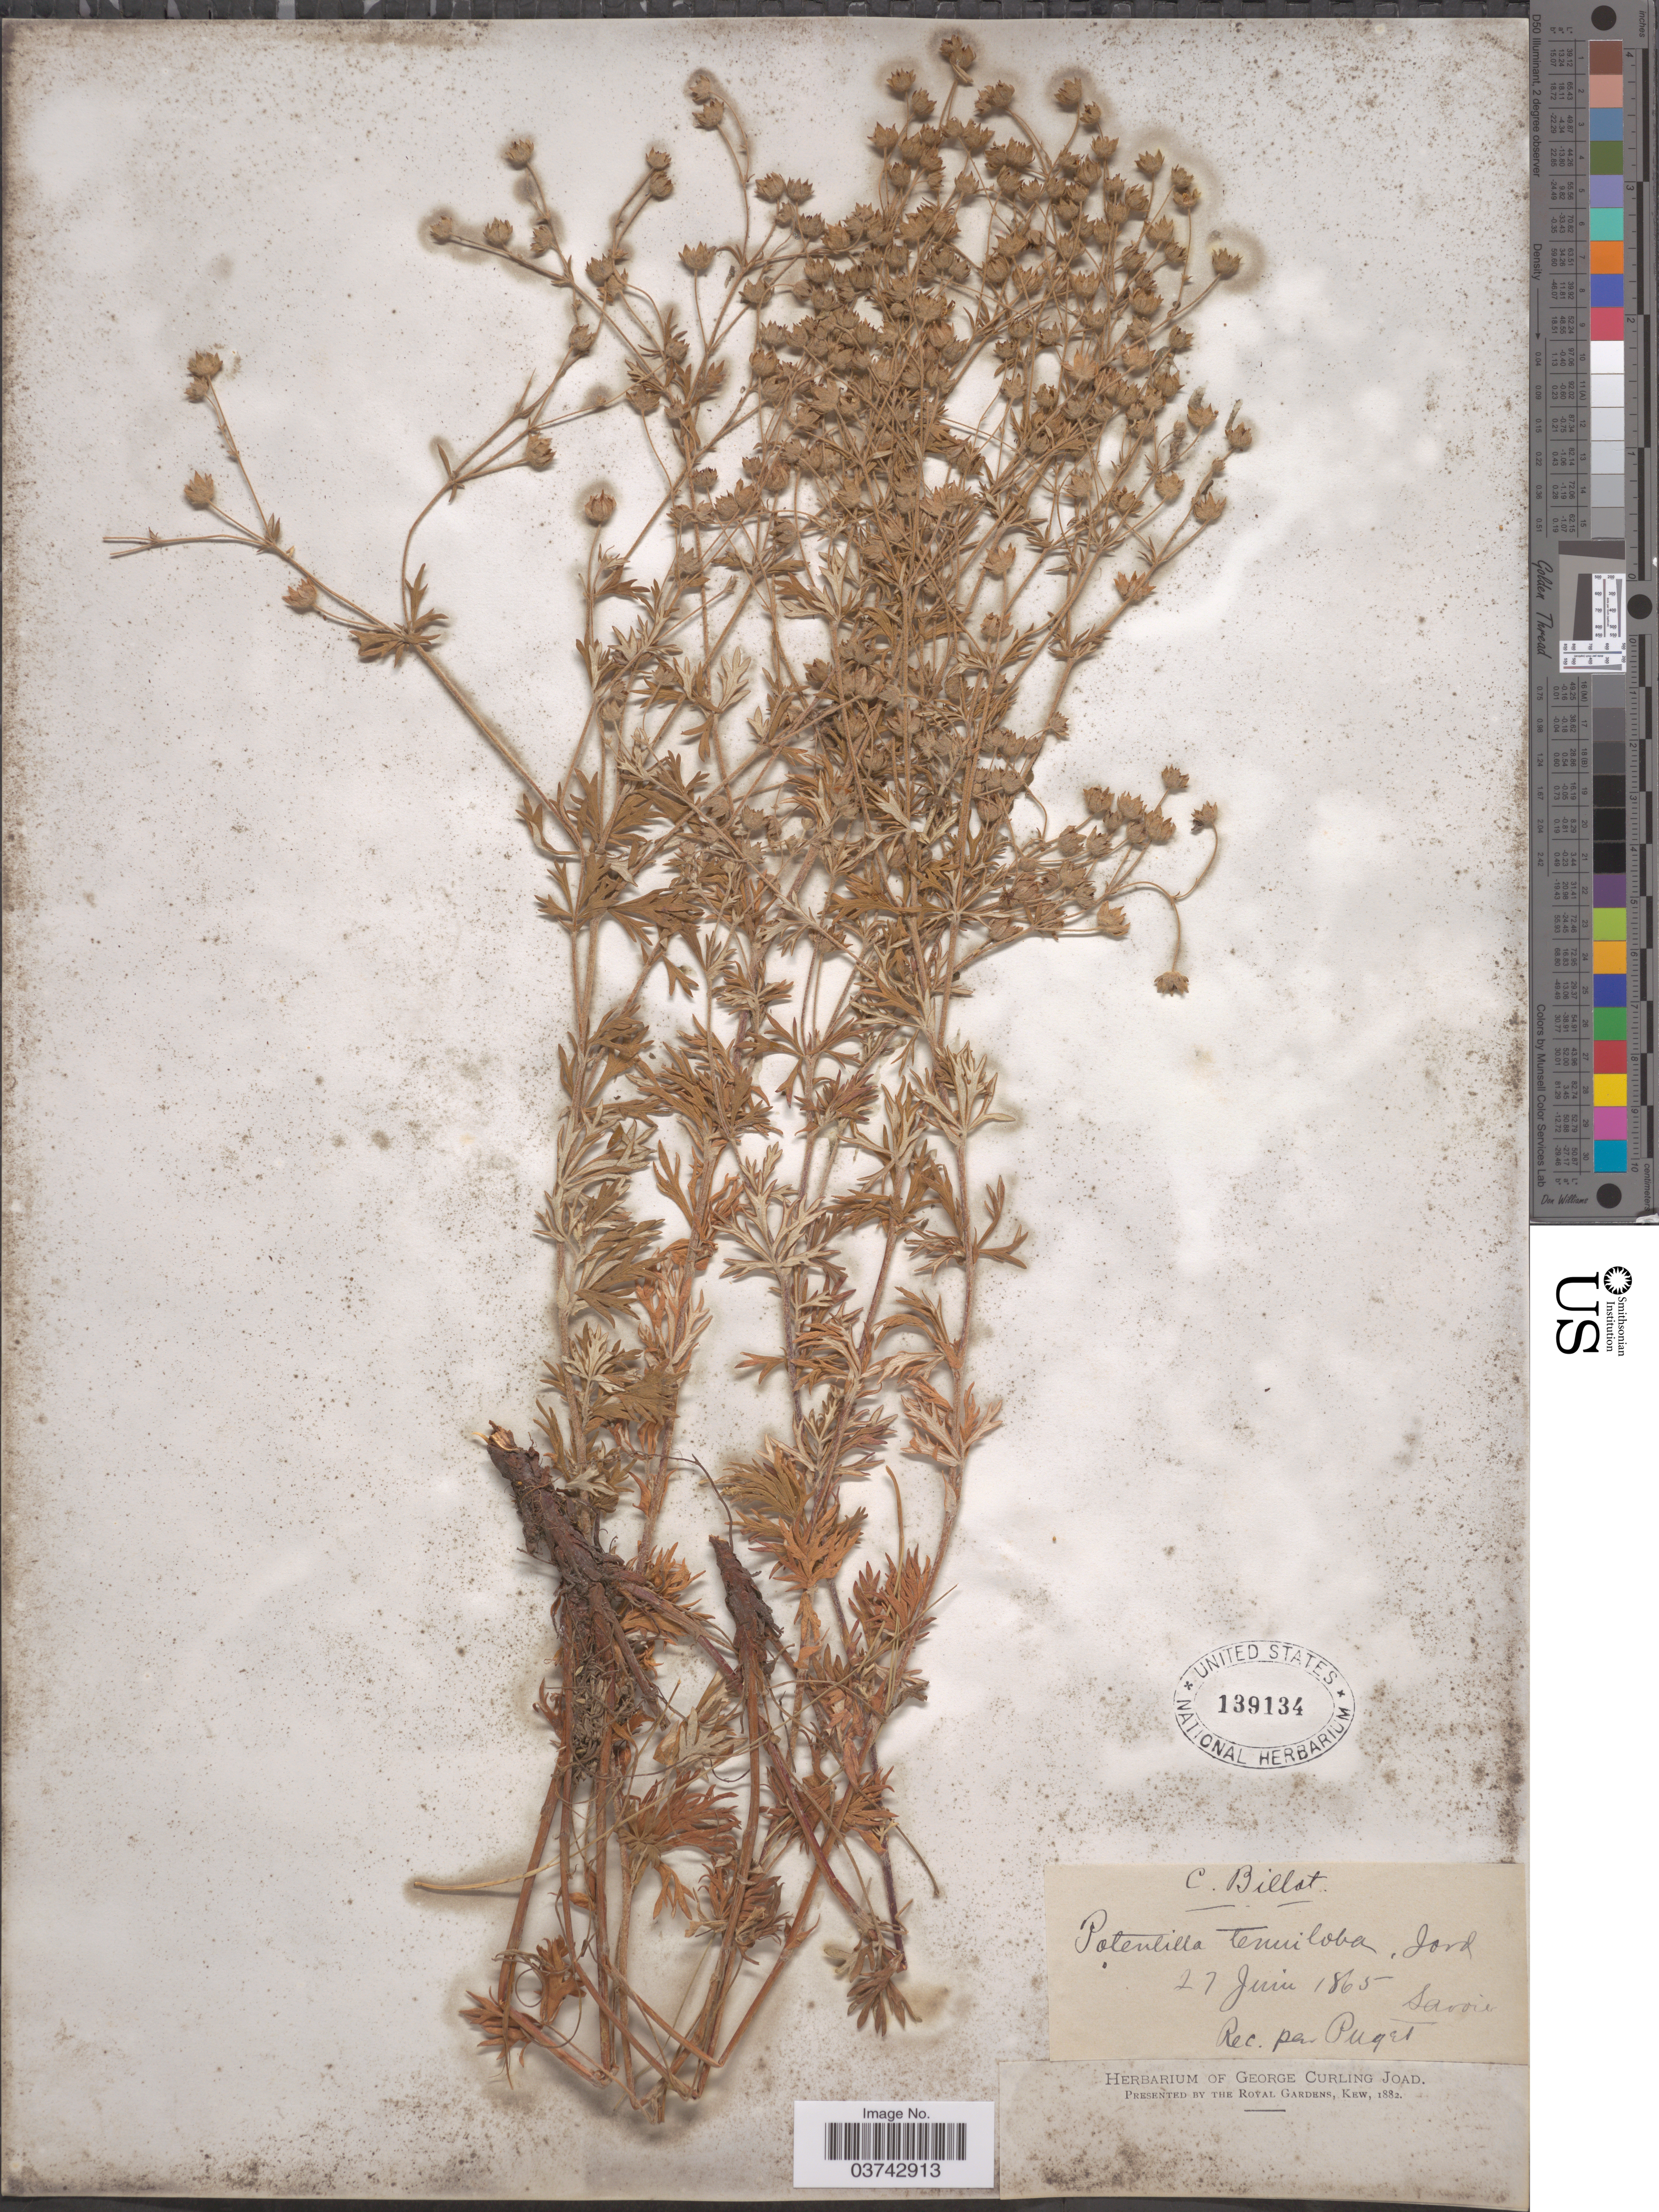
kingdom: Plantae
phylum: Tracheophyta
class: Magnoliopsida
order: Rosales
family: Rosaceae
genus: Potentilla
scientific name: Potentilla tenuiloba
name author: Jord.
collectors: C. Billot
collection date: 1865-06-27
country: France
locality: Savoie.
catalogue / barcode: US 139134